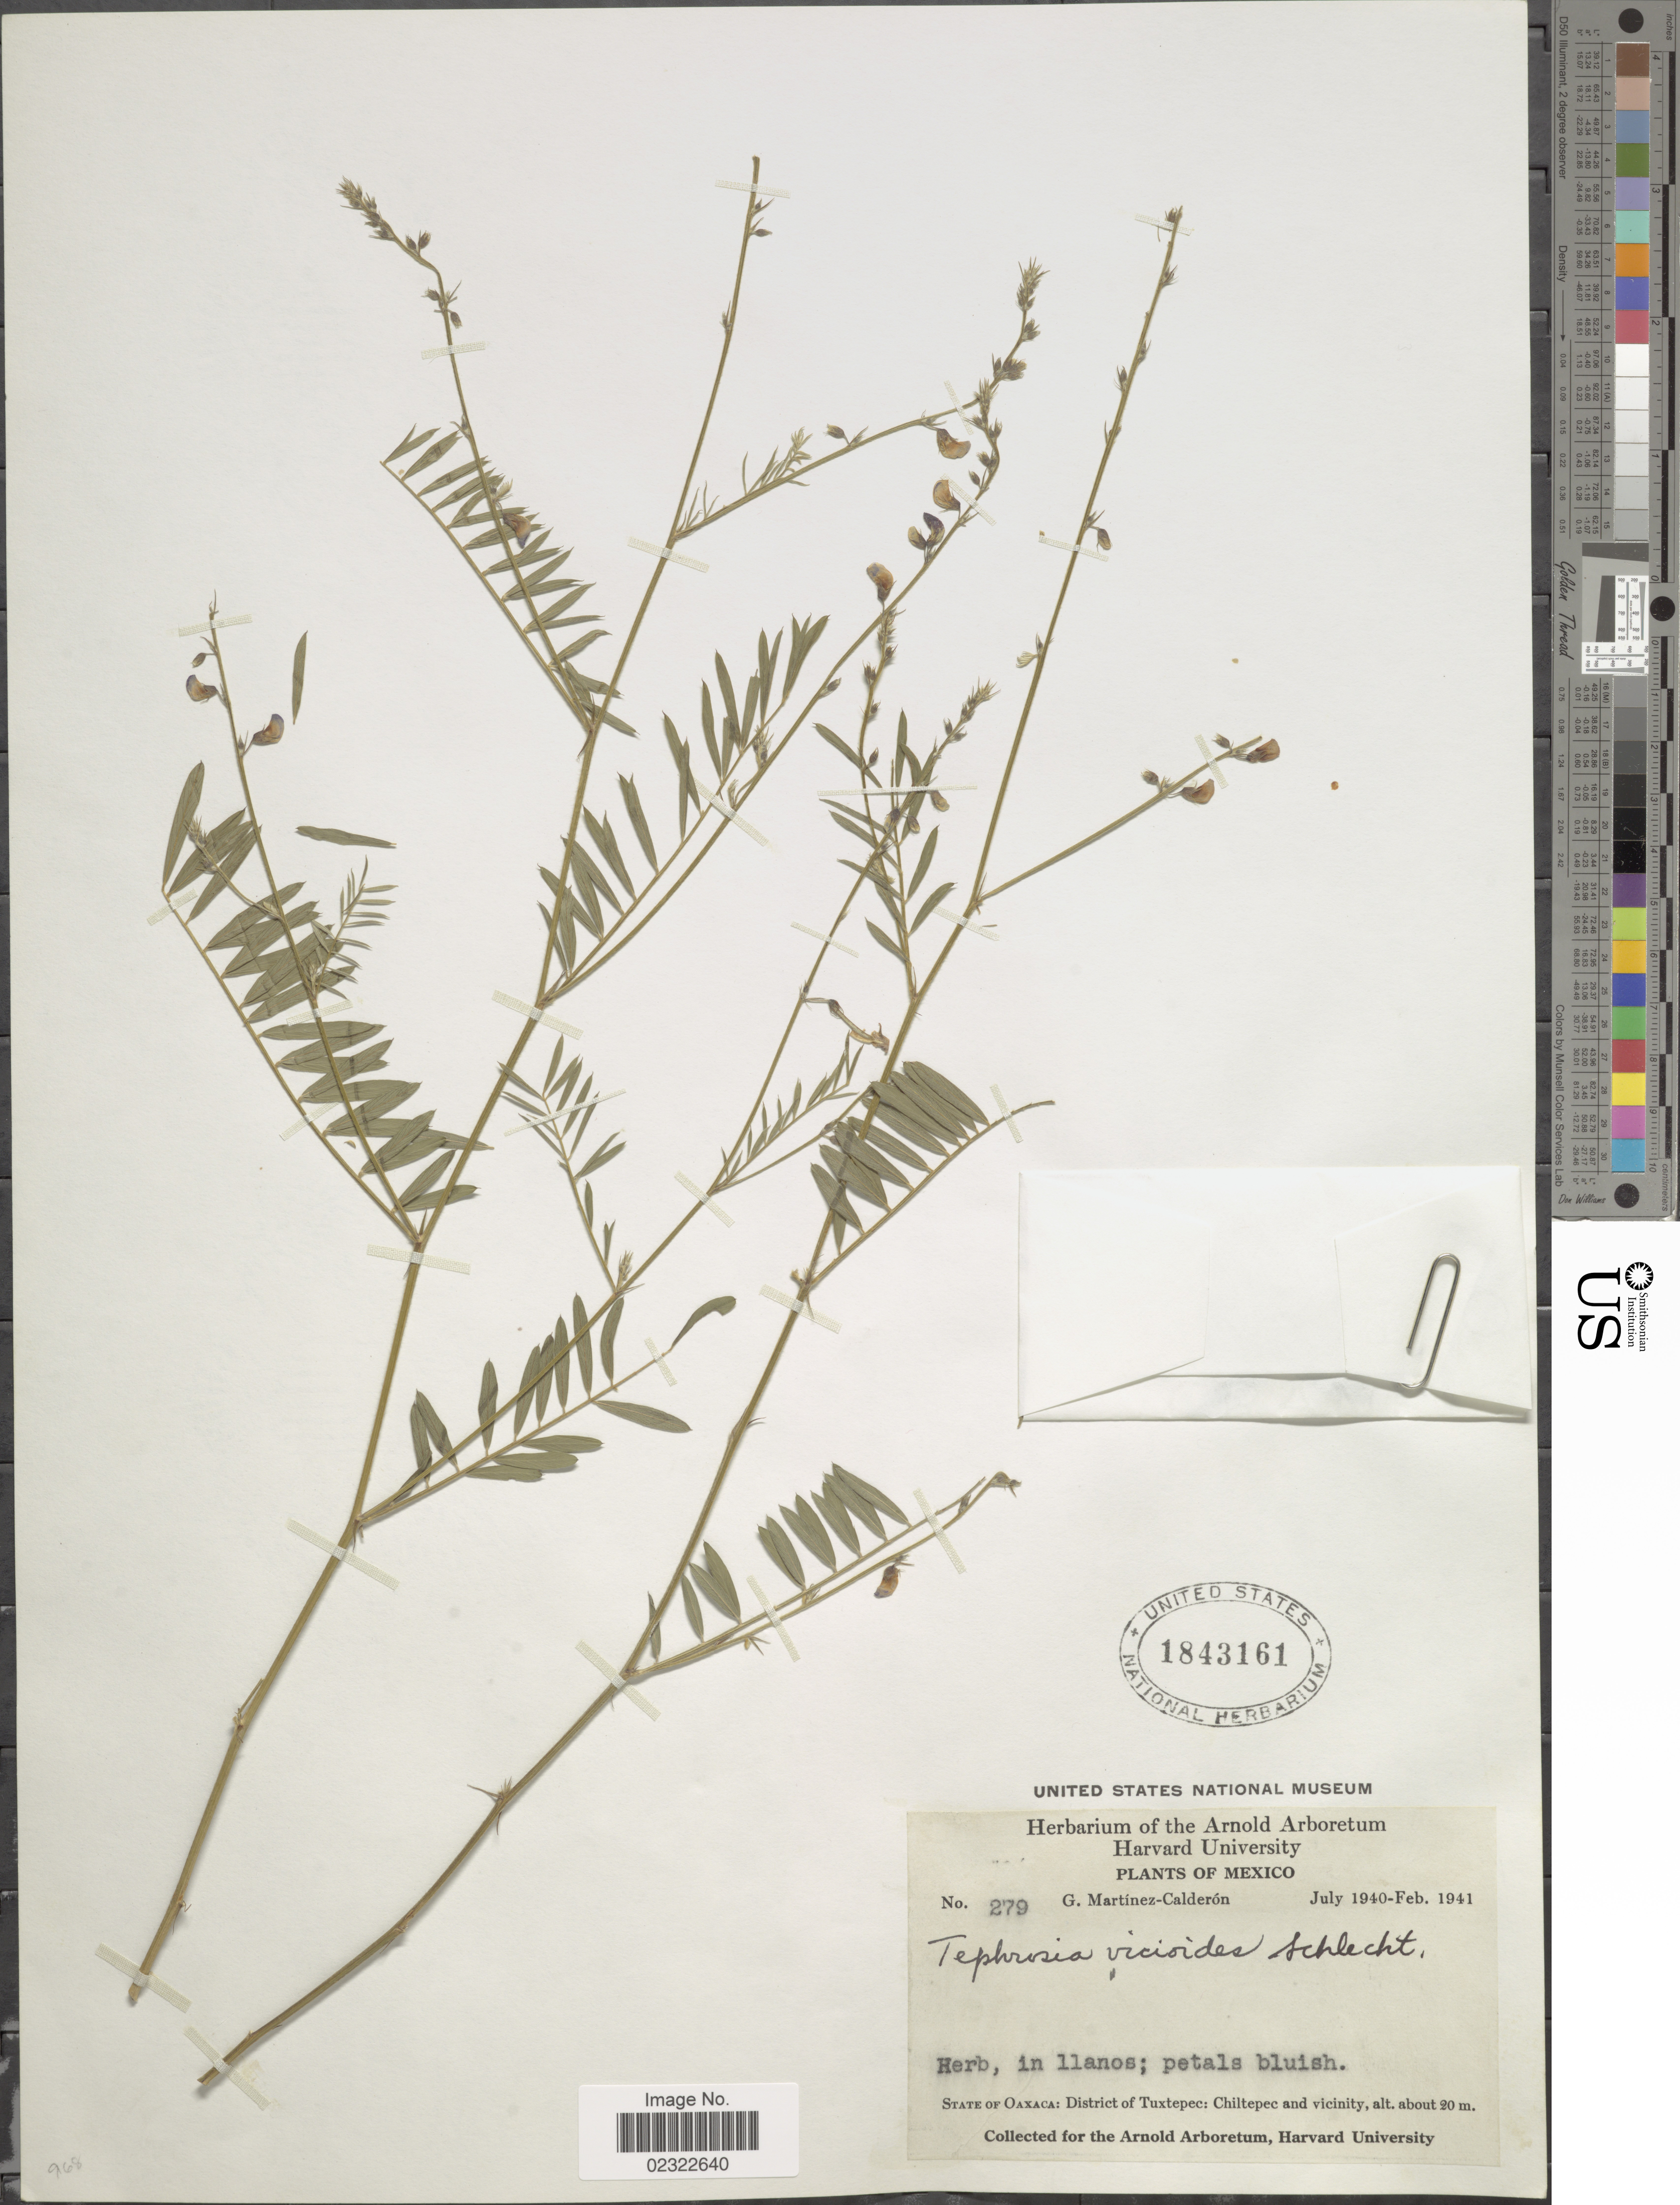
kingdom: Plantae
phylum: Tracheophyta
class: Magnoliopsida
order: Fabales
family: Fabaceae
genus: Tephrosia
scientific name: Tephrosia vicioides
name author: Schltdl.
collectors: G. Martínez Calderón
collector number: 279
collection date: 1940-07/1941-02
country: Mexico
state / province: Oaxaca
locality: District of Tuxtepec: Chiltepec and vicinity.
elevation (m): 20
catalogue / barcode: US 1843161